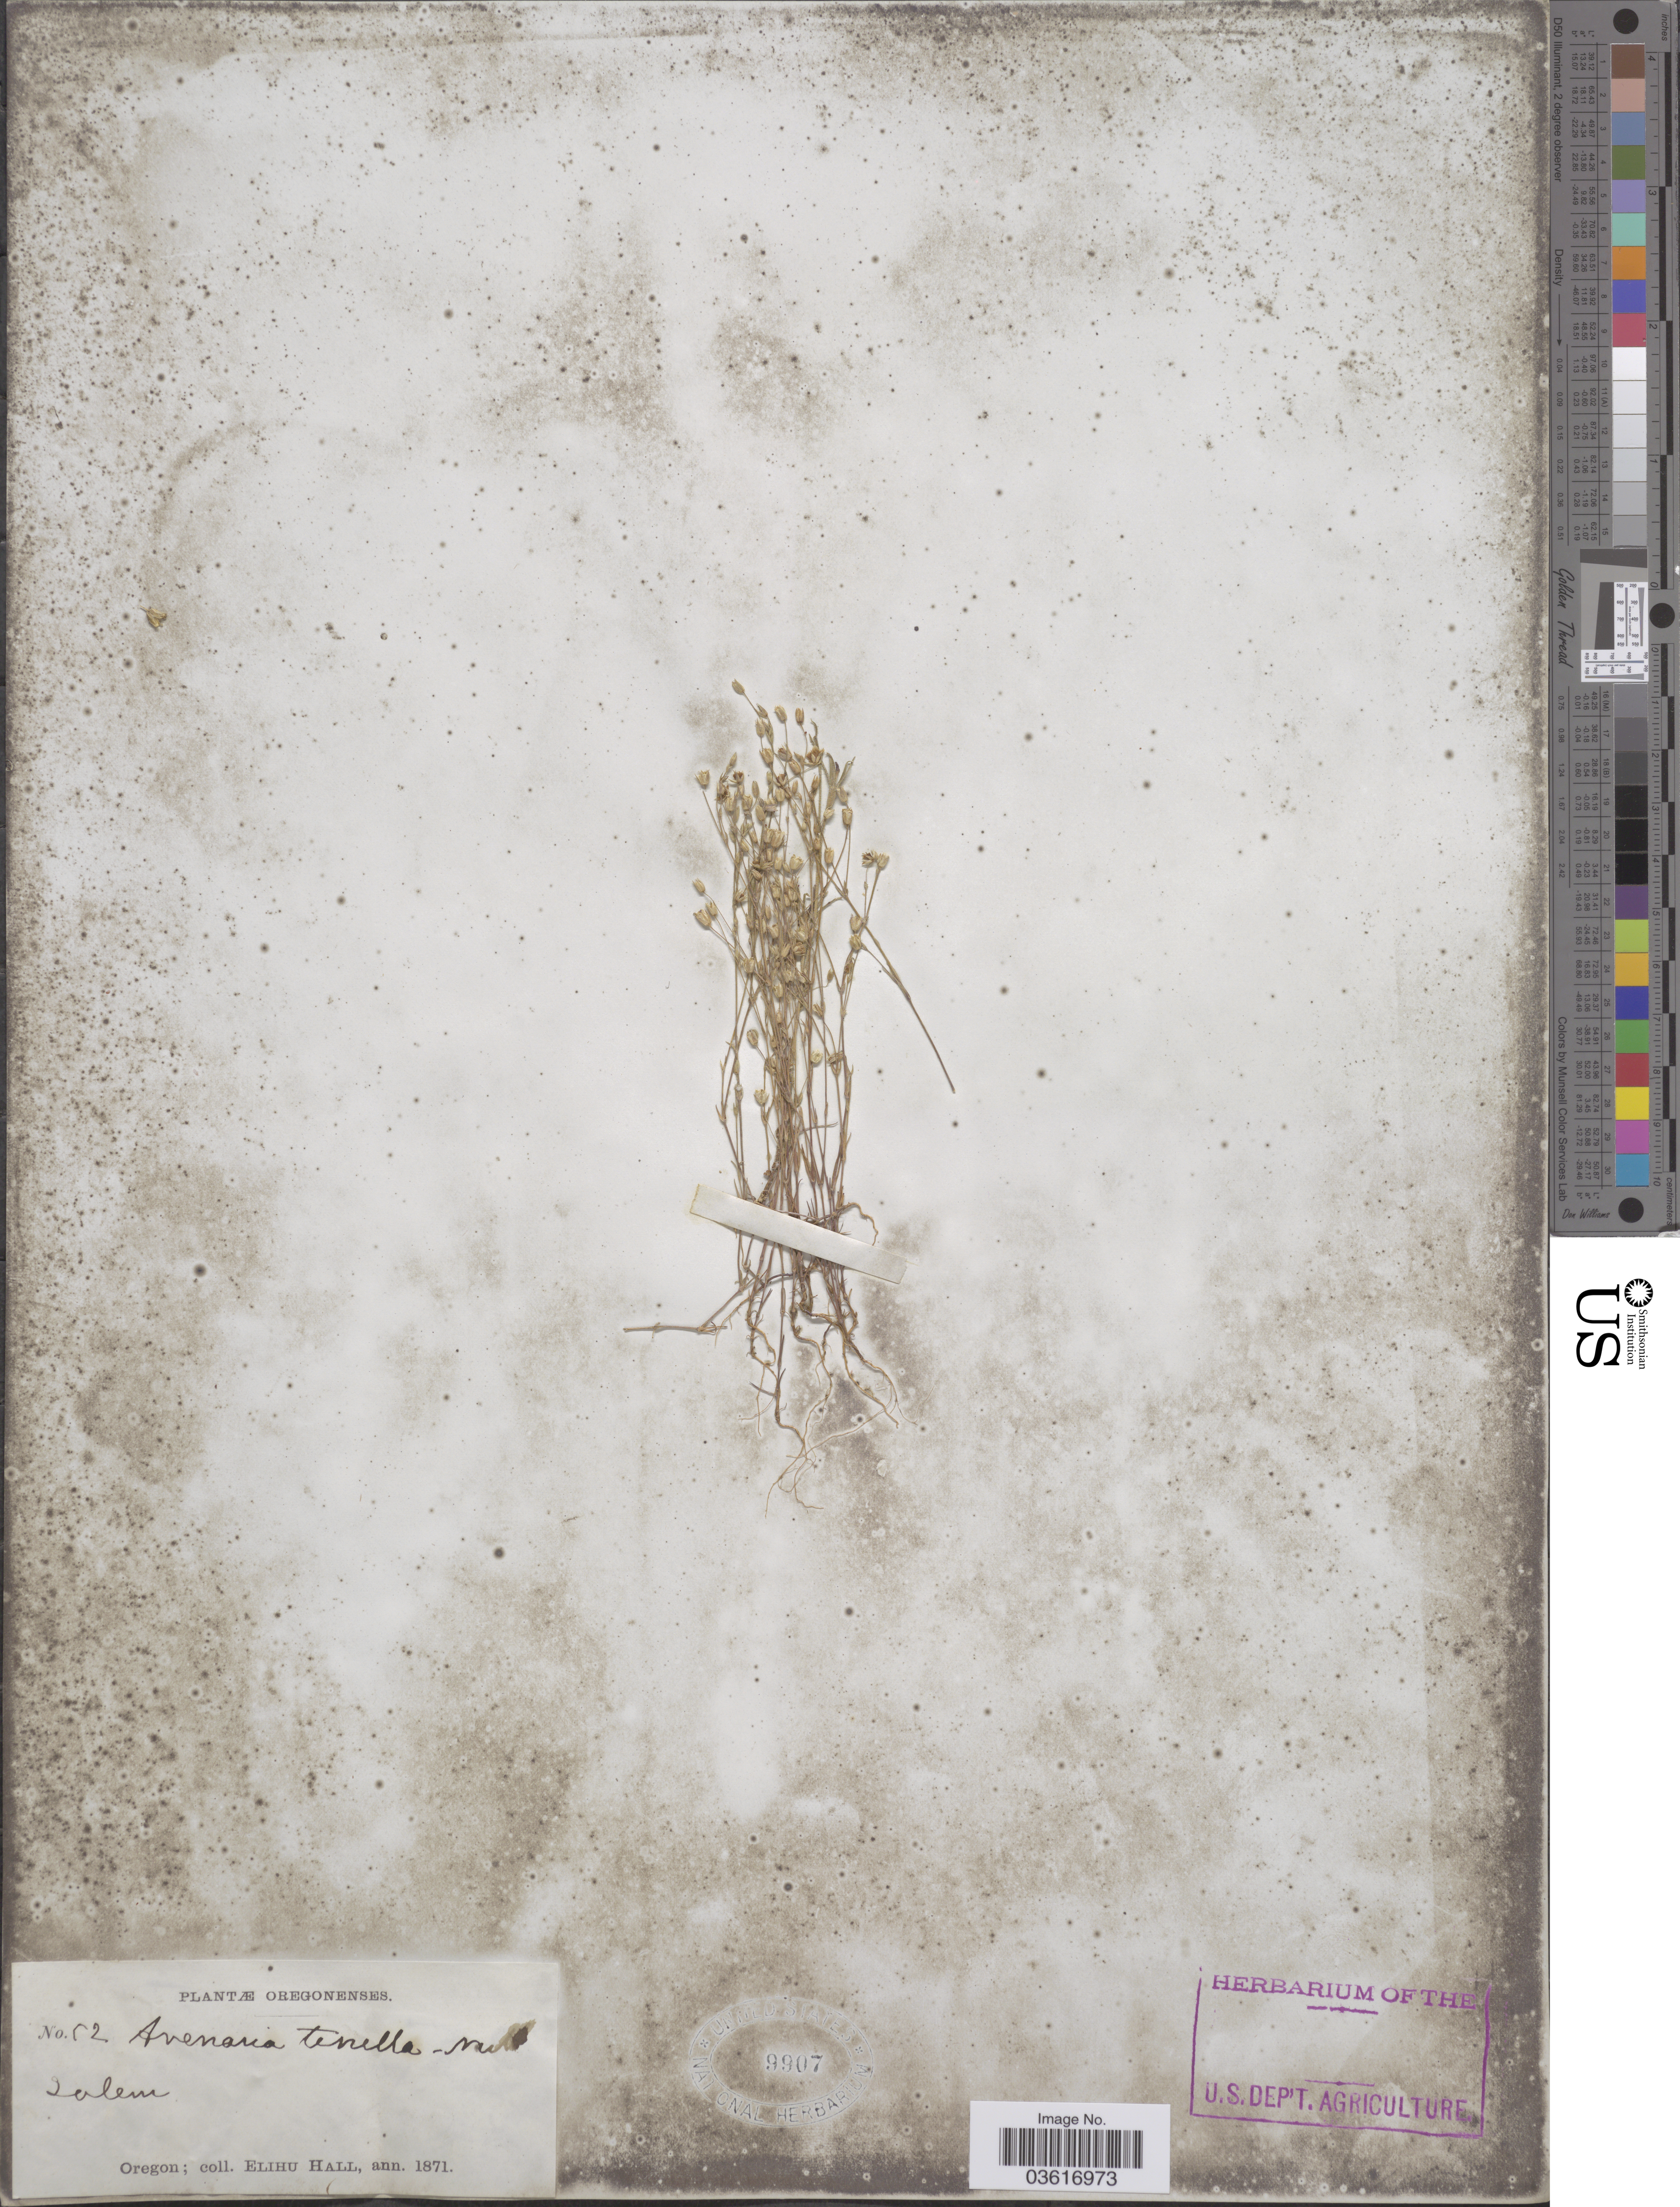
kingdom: Plantae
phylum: Tracheophyta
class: Magnoliopsida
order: Caryophyllales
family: Caryophyllaceae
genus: Minuartia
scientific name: Minuartia tenella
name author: (J. Gay) Mattf.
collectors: E. Hall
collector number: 52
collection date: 1871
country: United States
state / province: Oregon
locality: Salem.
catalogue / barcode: US 9907